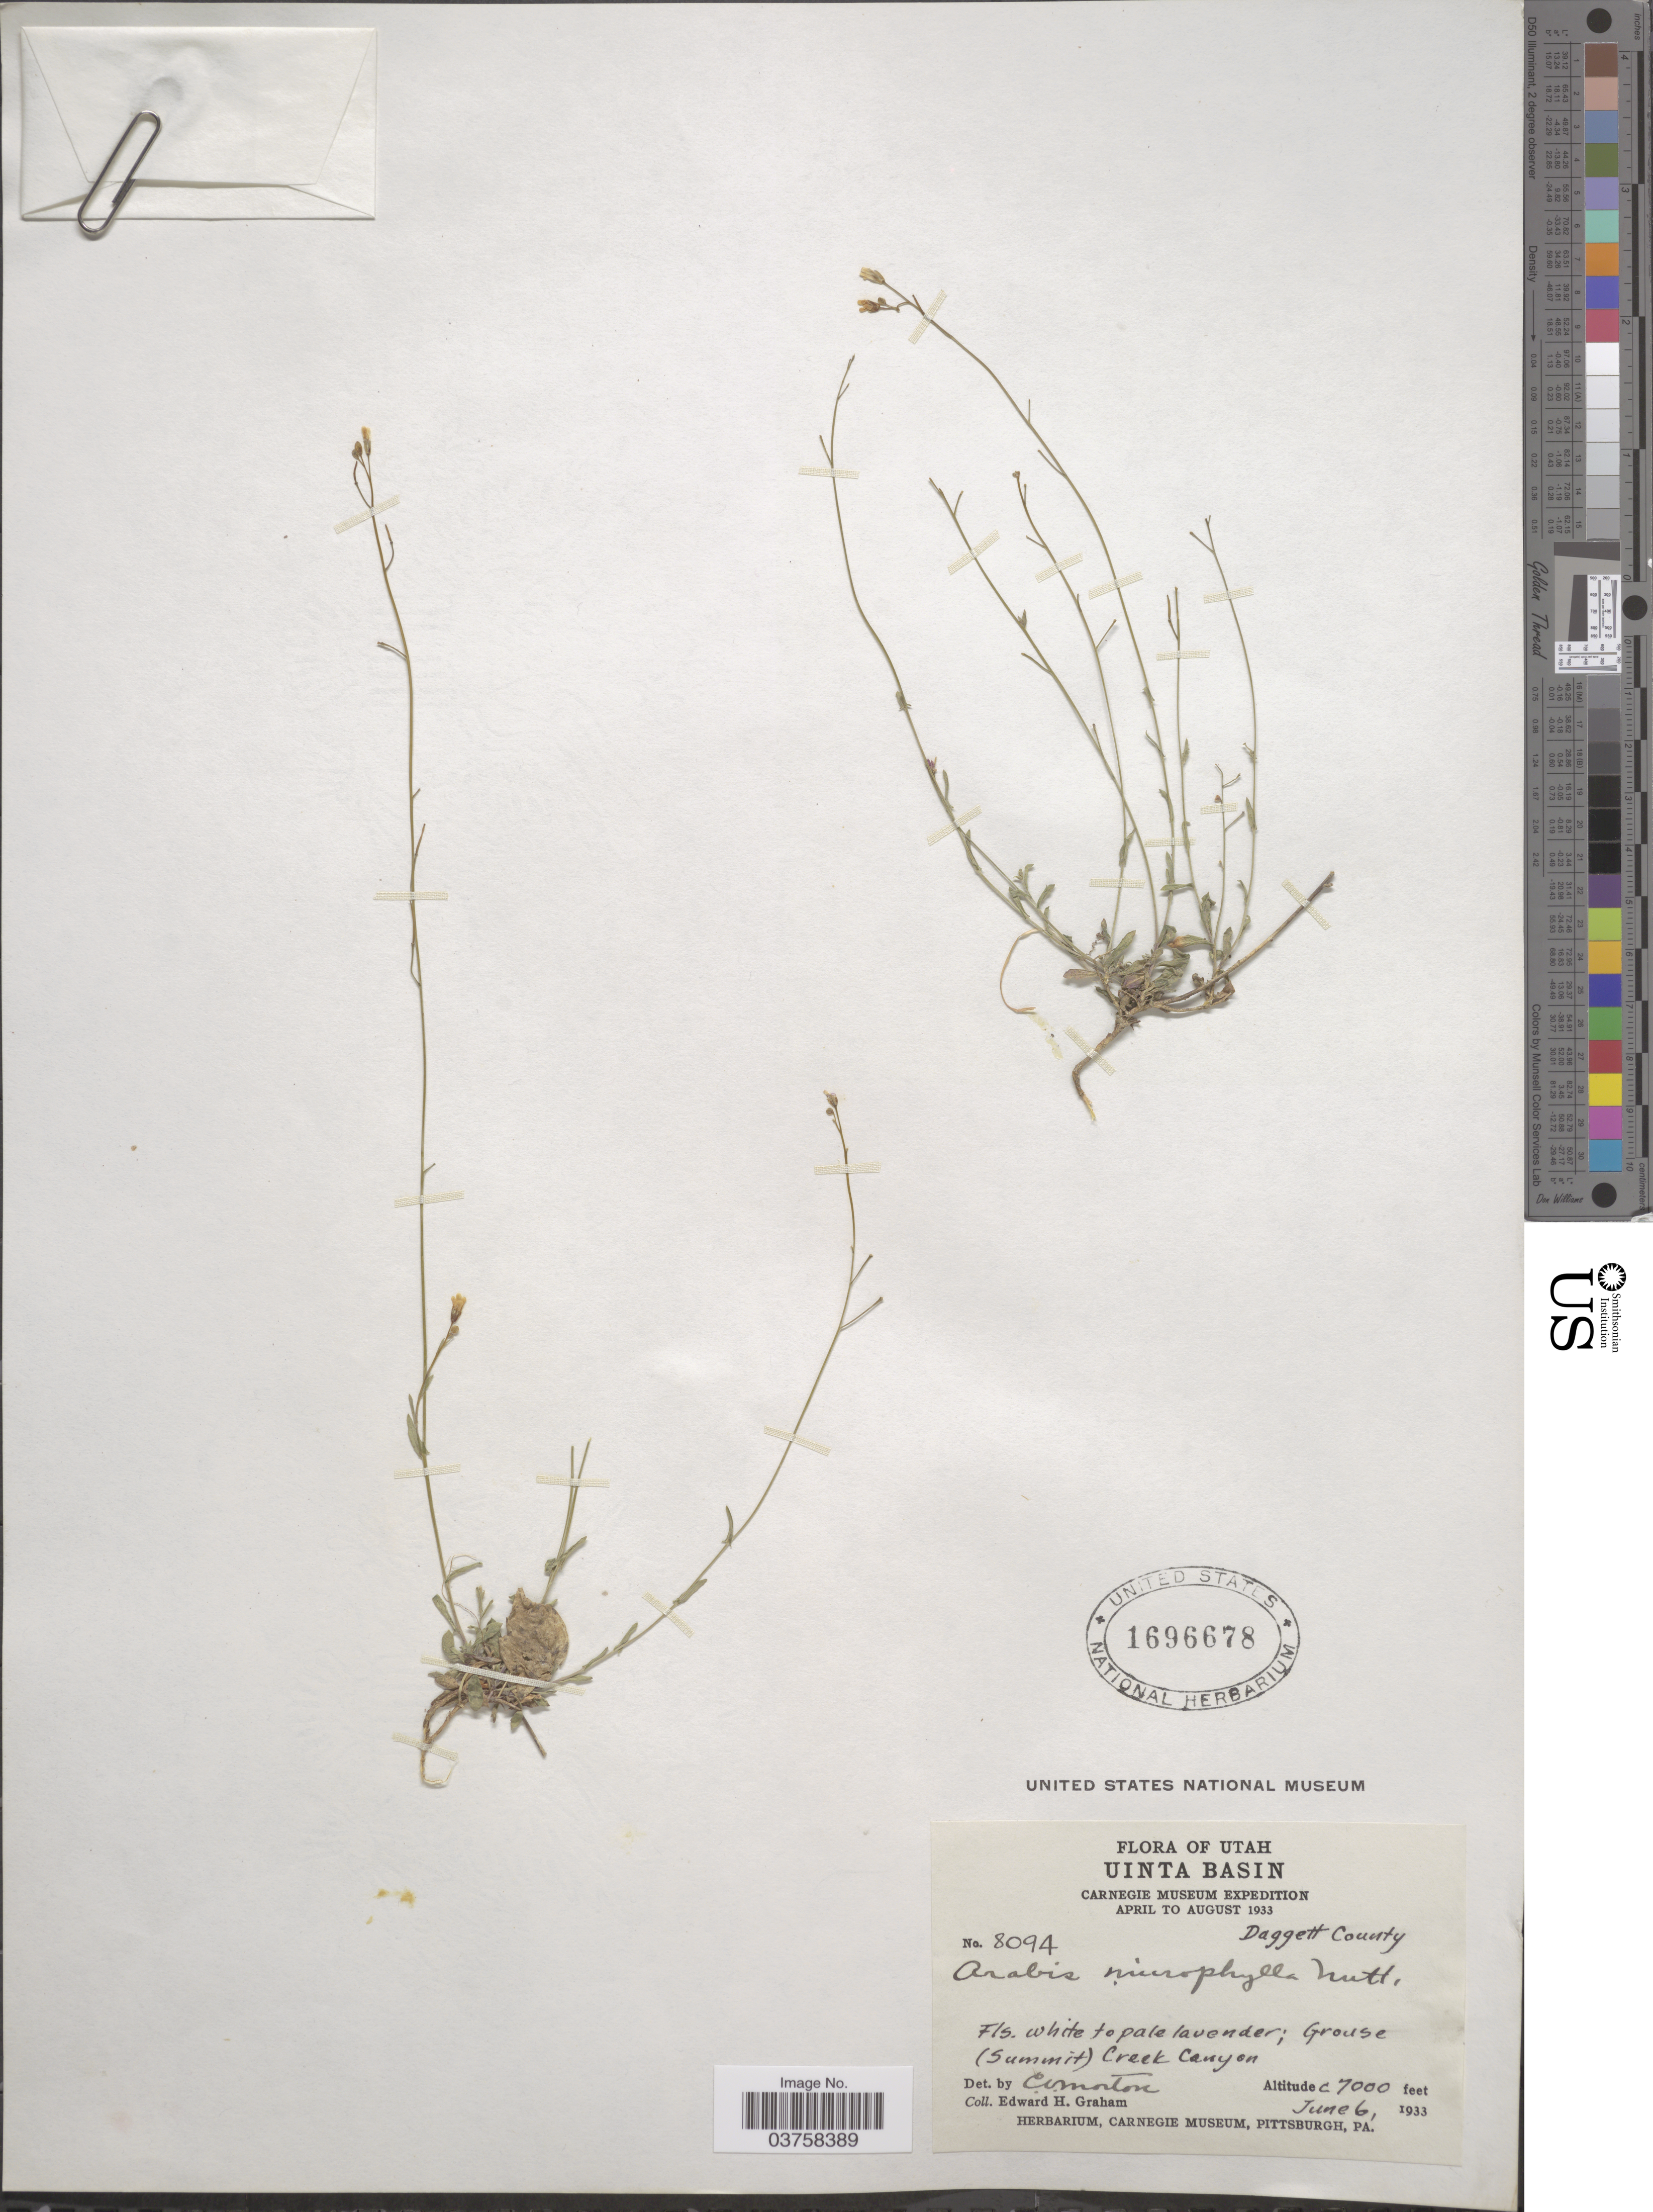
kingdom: Plantae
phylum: Tracheophyta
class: Magnoliopsida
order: Brassicales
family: Brassicaceae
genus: Arabis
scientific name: Arabis microphylla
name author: Nutt.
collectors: E. H. Graham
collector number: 8094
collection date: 1933-06-06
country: United States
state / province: Utah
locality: Uinta Basin. Daggett County. Grouse (Summit) Creek Canyon.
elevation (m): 2134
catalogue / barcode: US 1696678